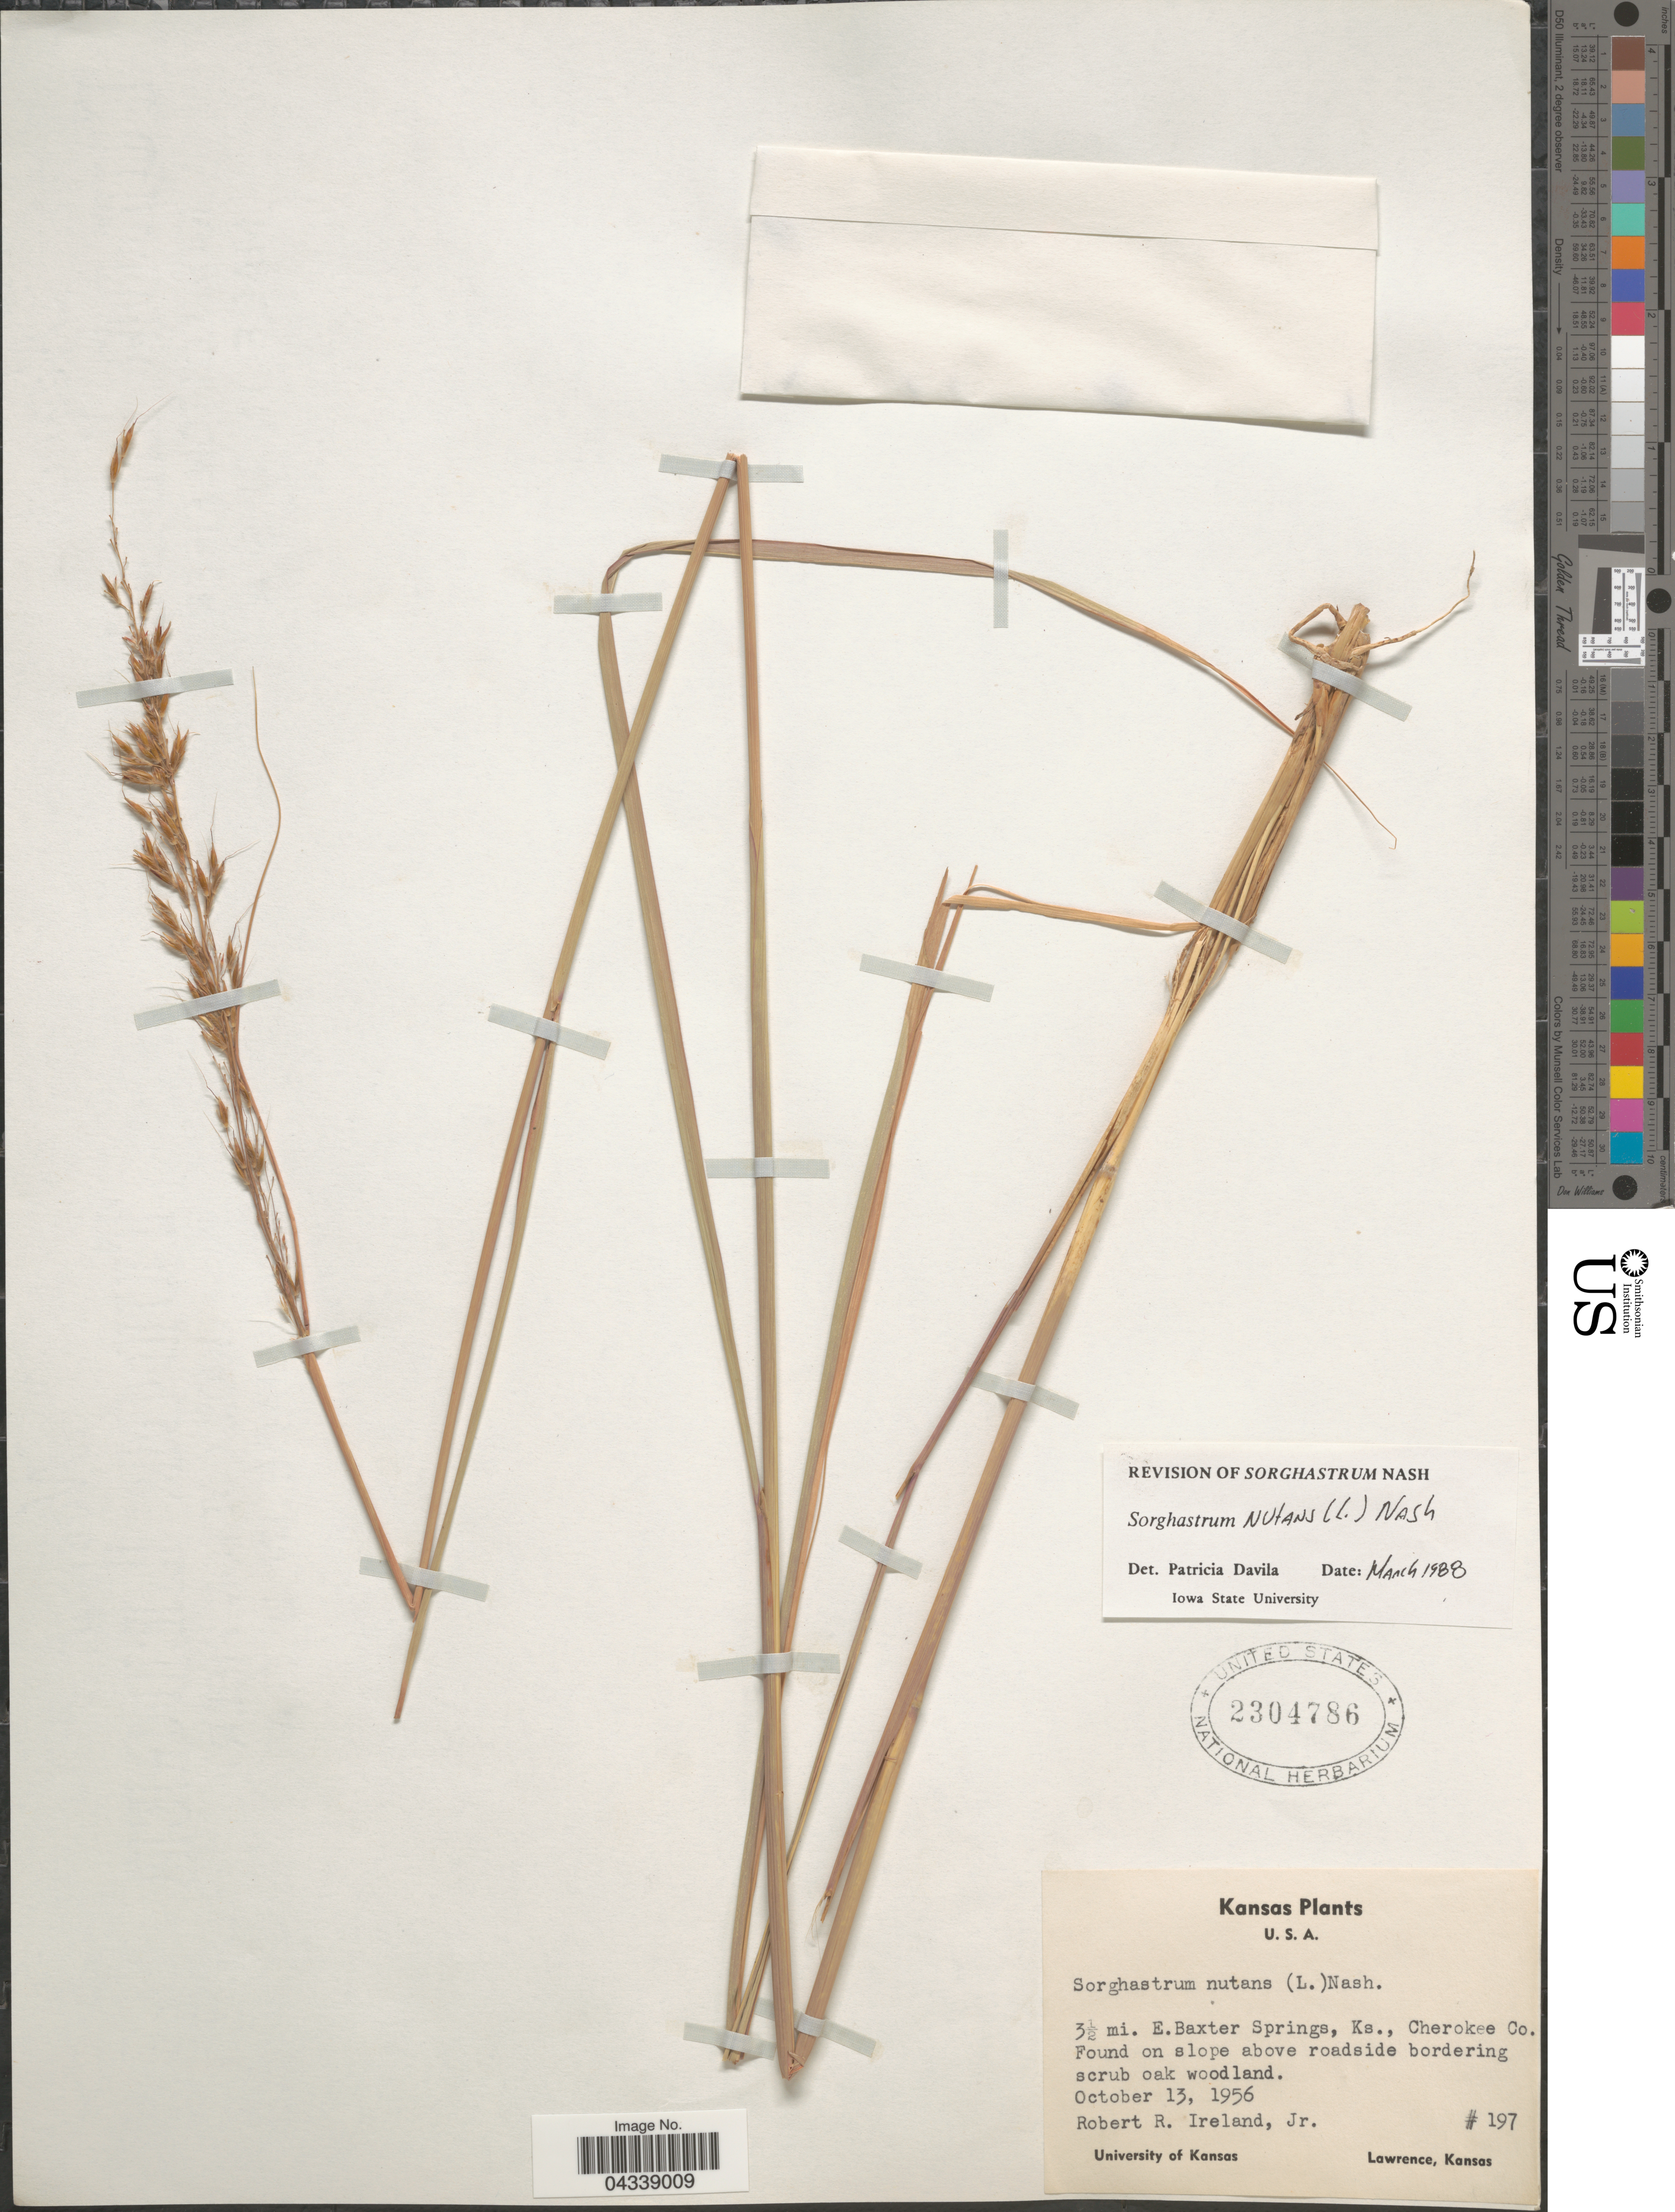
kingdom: Plantae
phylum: Tracheophyta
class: Liliopsida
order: Poales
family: Poaceae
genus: Sorghastrum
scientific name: Sorghastrum nutans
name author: (L.) Nash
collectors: R. Ireland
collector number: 197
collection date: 1956-10-13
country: United States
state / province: Kansas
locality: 3½ mi. E. Baxter Springs, Ks., Cherokee Co. Found on slope above roadside bordering scrub oak woodland.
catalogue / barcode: US 2304786